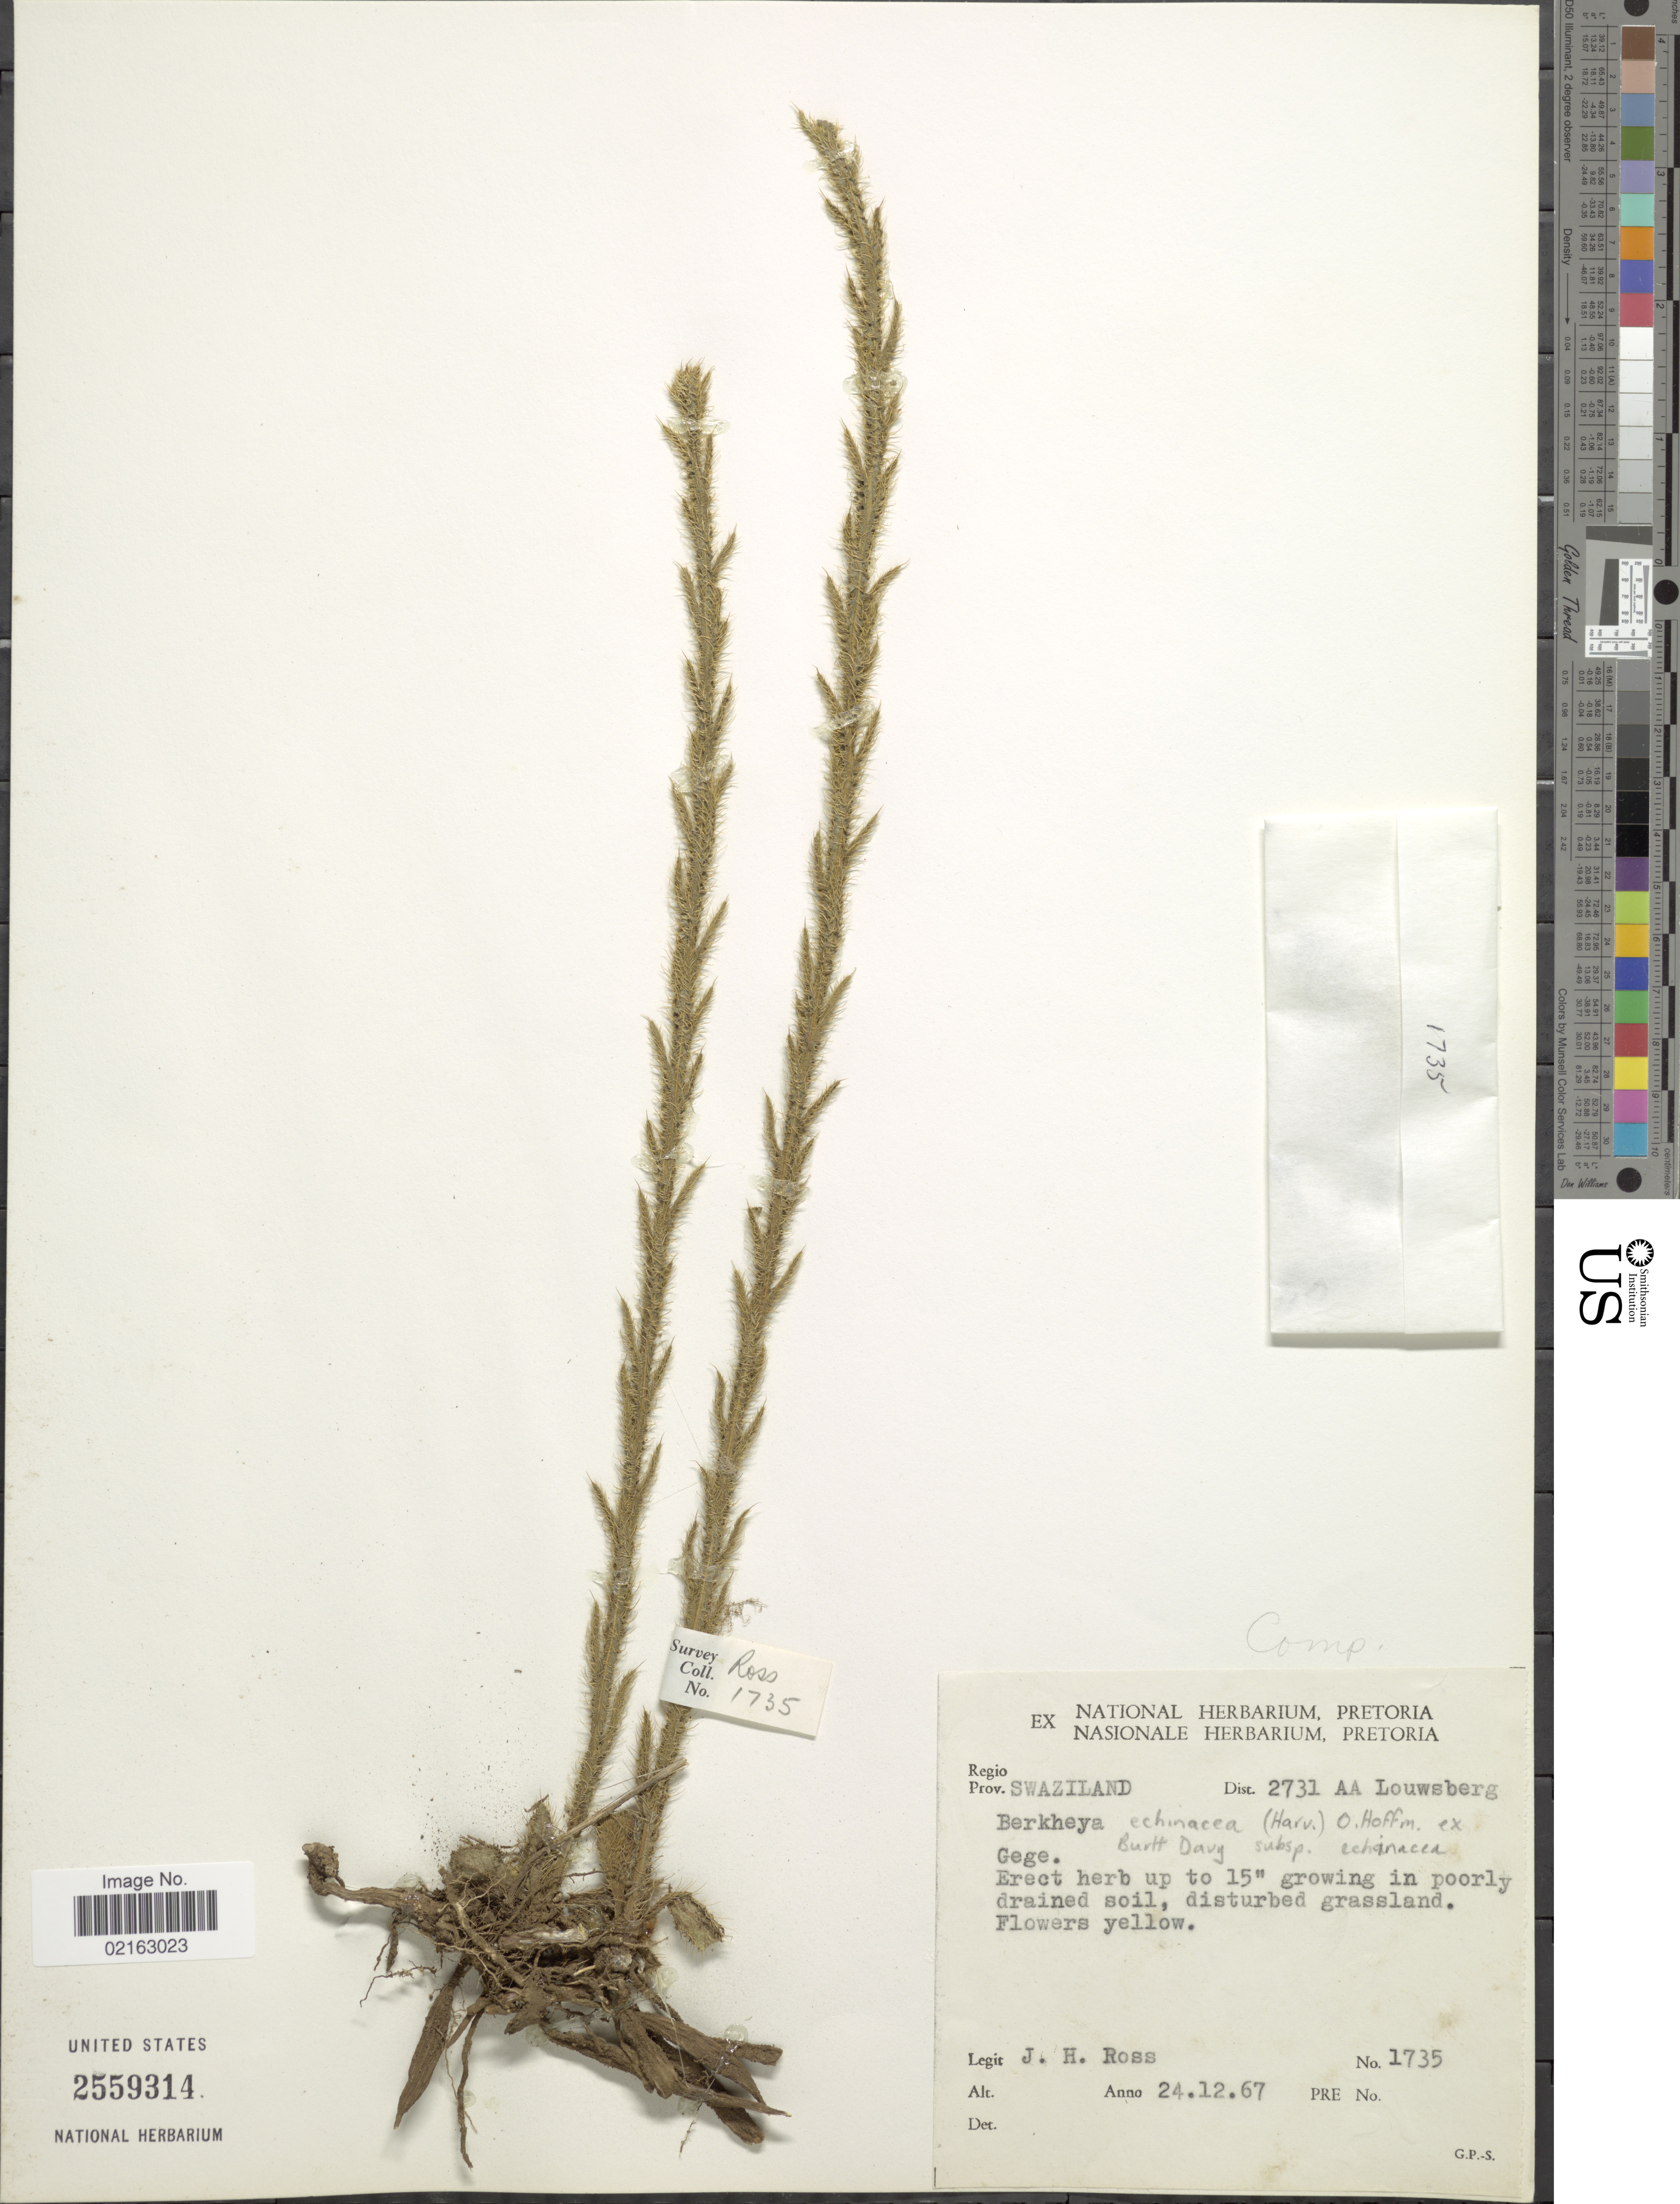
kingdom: Plantae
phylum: Tracheophyta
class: Magnoliopsida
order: Asterales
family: Asteraceae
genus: Berkheya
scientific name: Berkheya echinacea subsp. echinacea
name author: (Harv.) O. Hoffm. ex Burtt Davy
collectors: J. Ross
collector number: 1735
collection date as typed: Transcribed d/m/y: 24/12/67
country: Eswatini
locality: Prov. Swaziland. Dist. 2731 AA Louwsberg. Gege.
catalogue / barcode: US 2559314